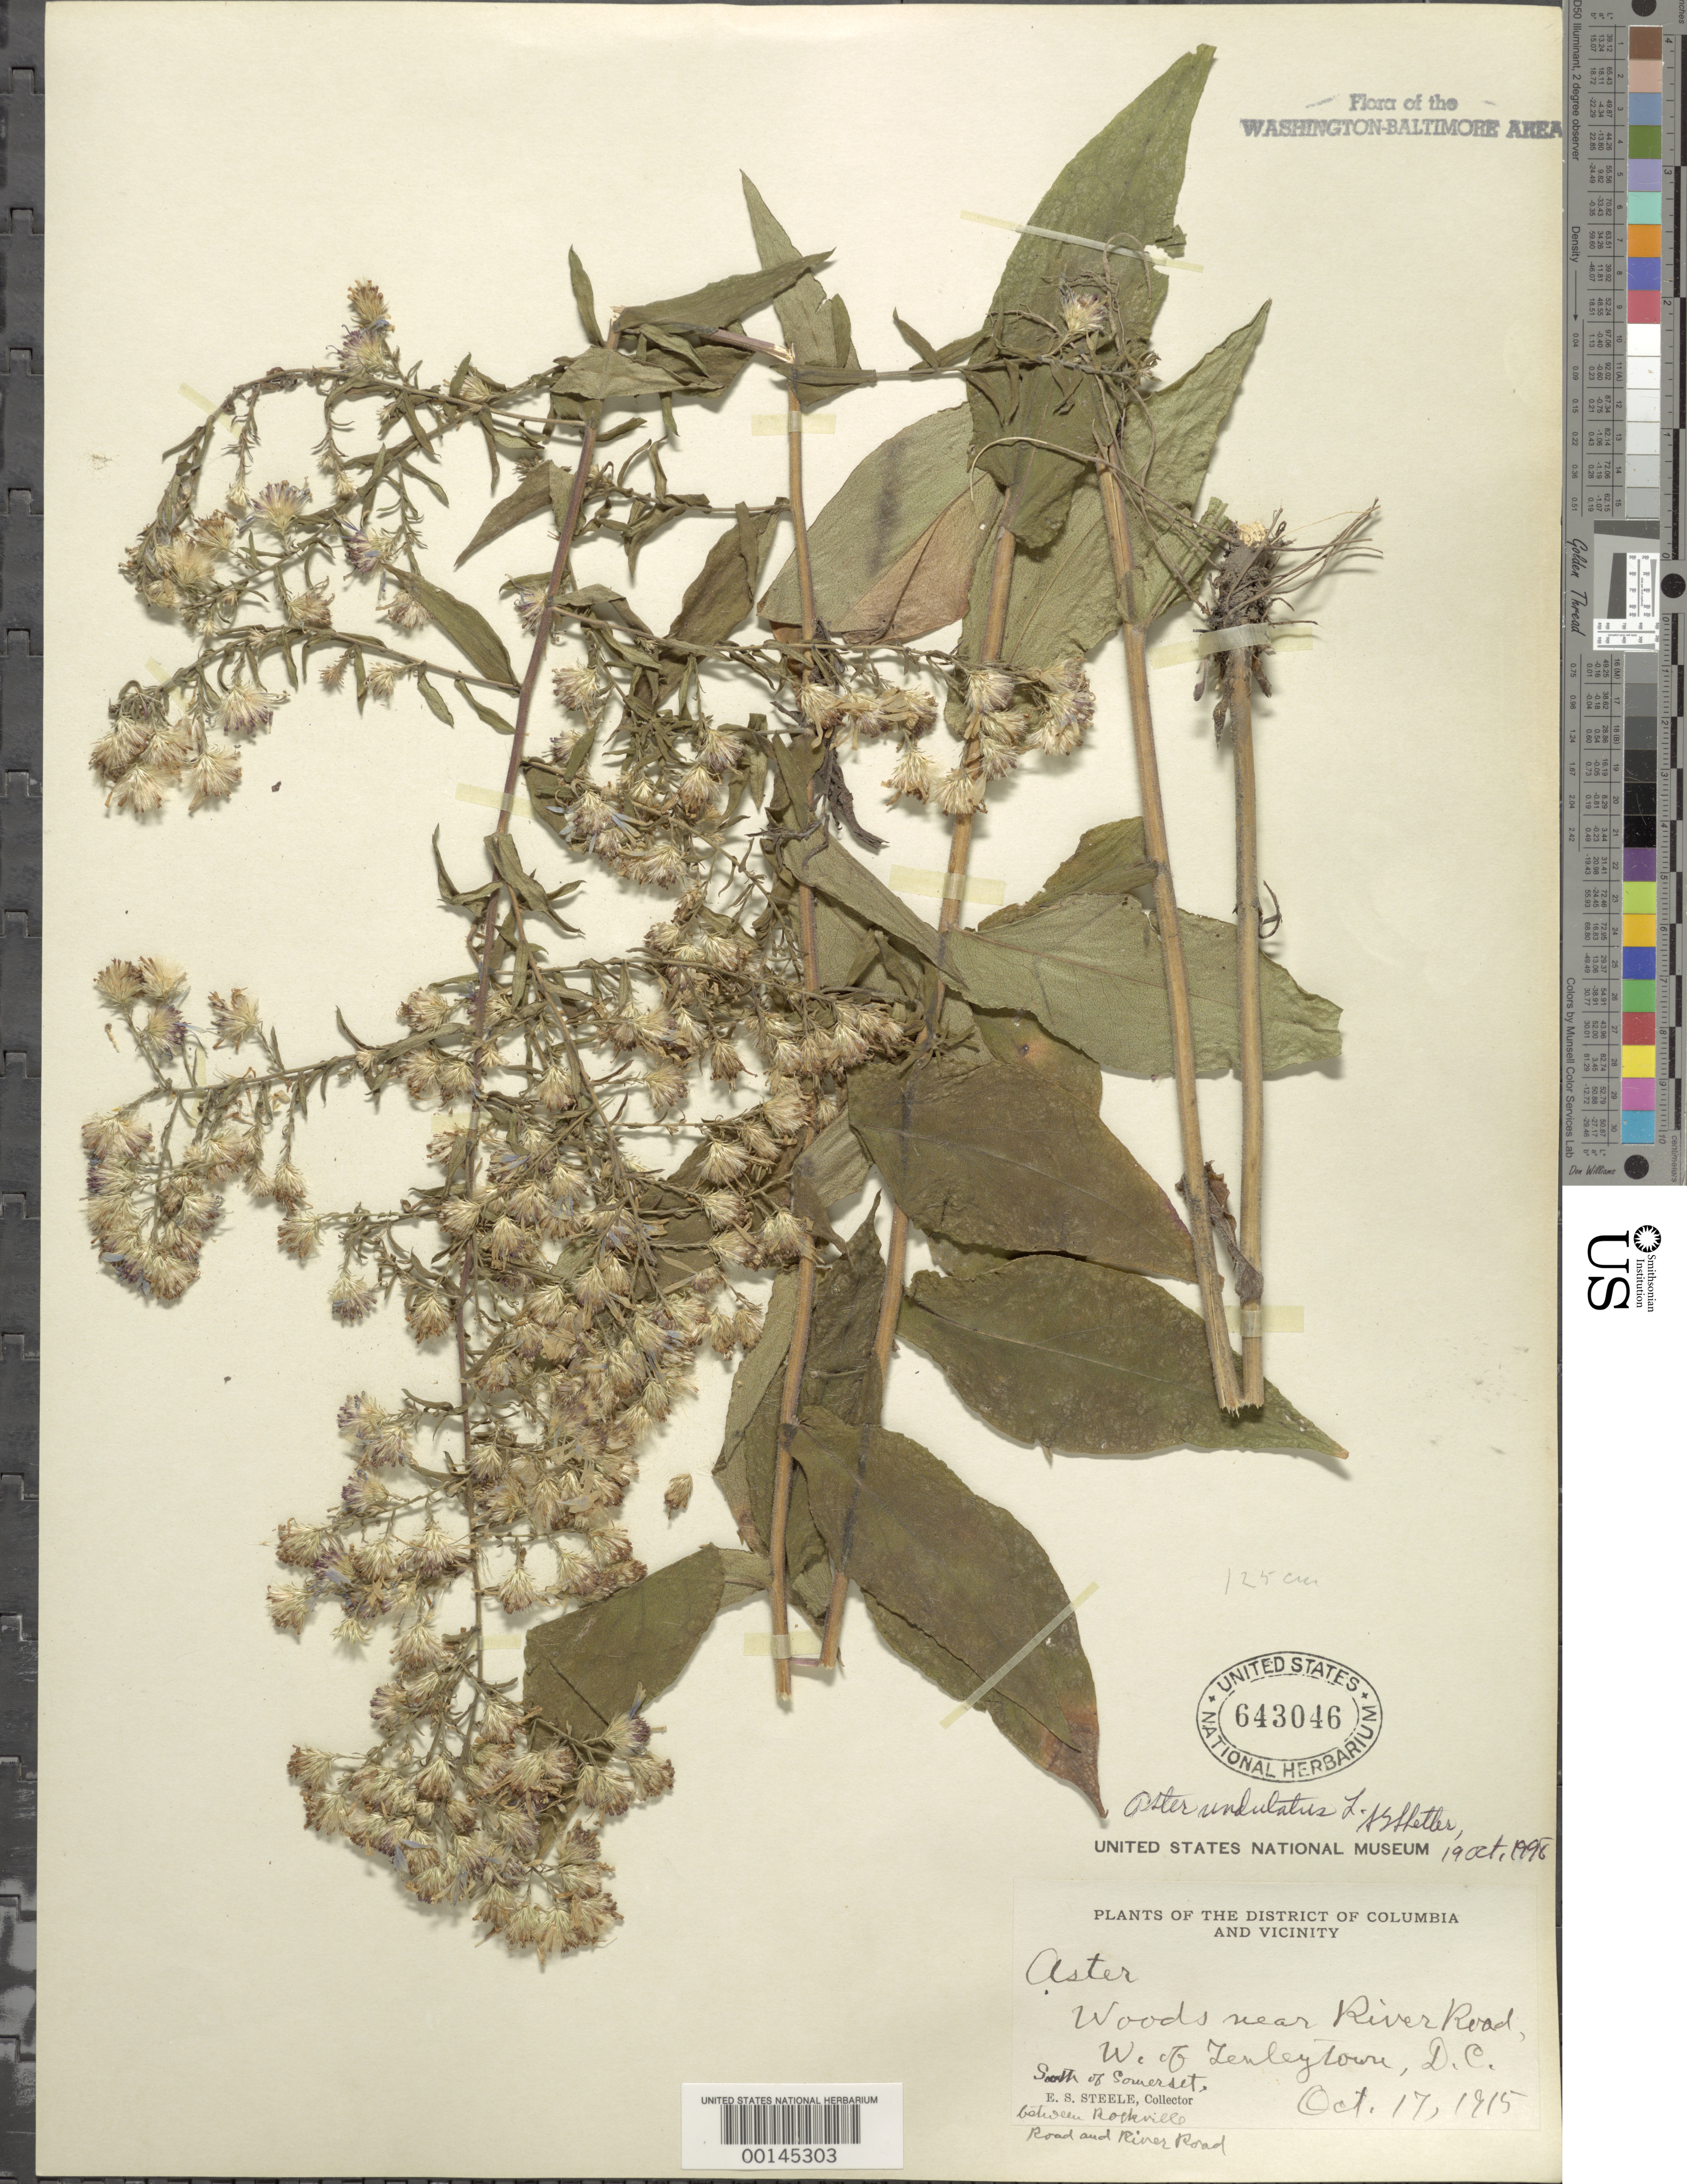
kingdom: Plantae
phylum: Tracheophyta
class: Magnoliopsida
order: Asterales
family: Asteraceae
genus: Symphyotrichum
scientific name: Symphyotrichum undulatum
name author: (L.) G.L. Nesom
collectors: E. C. Leonard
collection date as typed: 17 Oct 1915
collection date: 1915-10-17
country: United States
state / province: District of Columbia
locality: West of Tenleytown near River Road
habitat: Woods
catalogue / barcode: US 643046